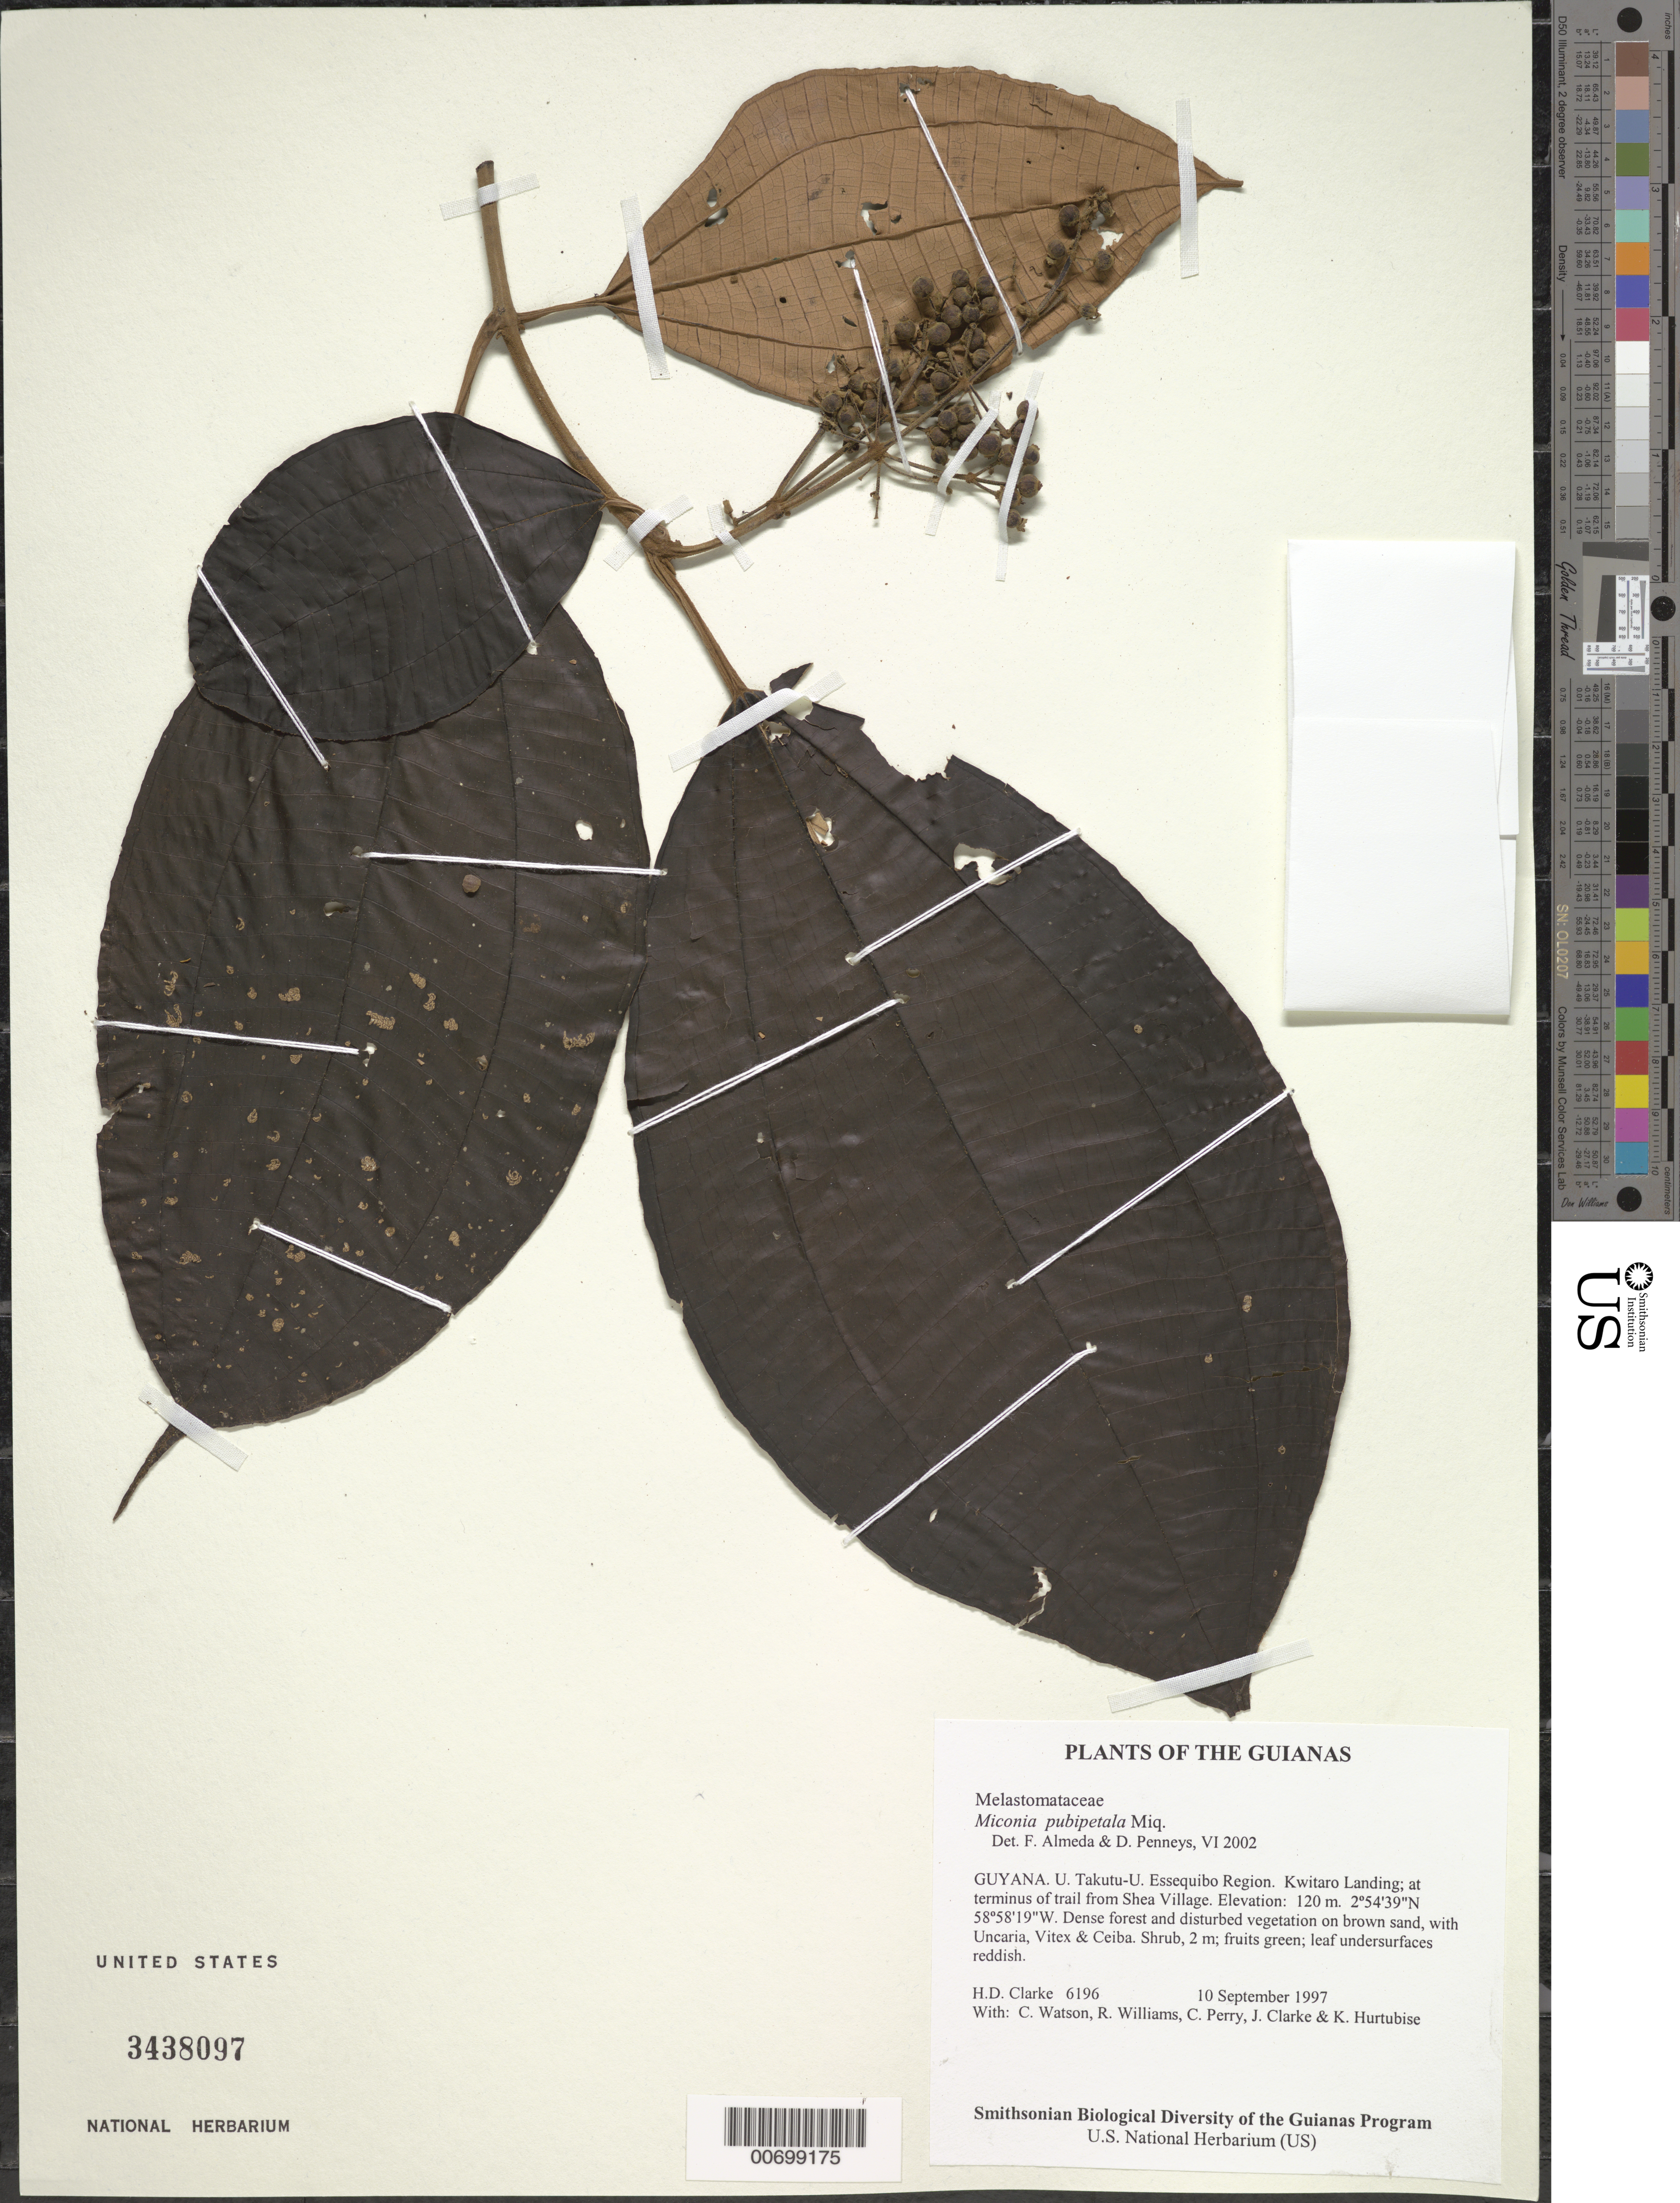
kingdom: Plantae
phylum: Tracheophyta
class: Magnoliopsida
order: Myrtales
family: Melastomataceae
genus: Miconia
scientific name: Miconia pubipetala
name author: Miq.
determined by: Almeda, F.; Penneys, D. S.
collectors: H. D. Clarke, C. Watson, R. Williams, C. Perry, J. Clarke & K. Hurtubise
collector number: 6196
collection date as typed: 10 September 1997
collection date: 1997-09-10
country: Guyana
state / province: U. Takutu-U. Essequibo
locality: Kwitaro Landing; at terminus of trail from Shea Village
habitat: Dense forest and disturbed vegetation on brown sand, with Uncaria, Vitex & Ceiba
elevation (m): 120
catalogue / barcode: US 3438097